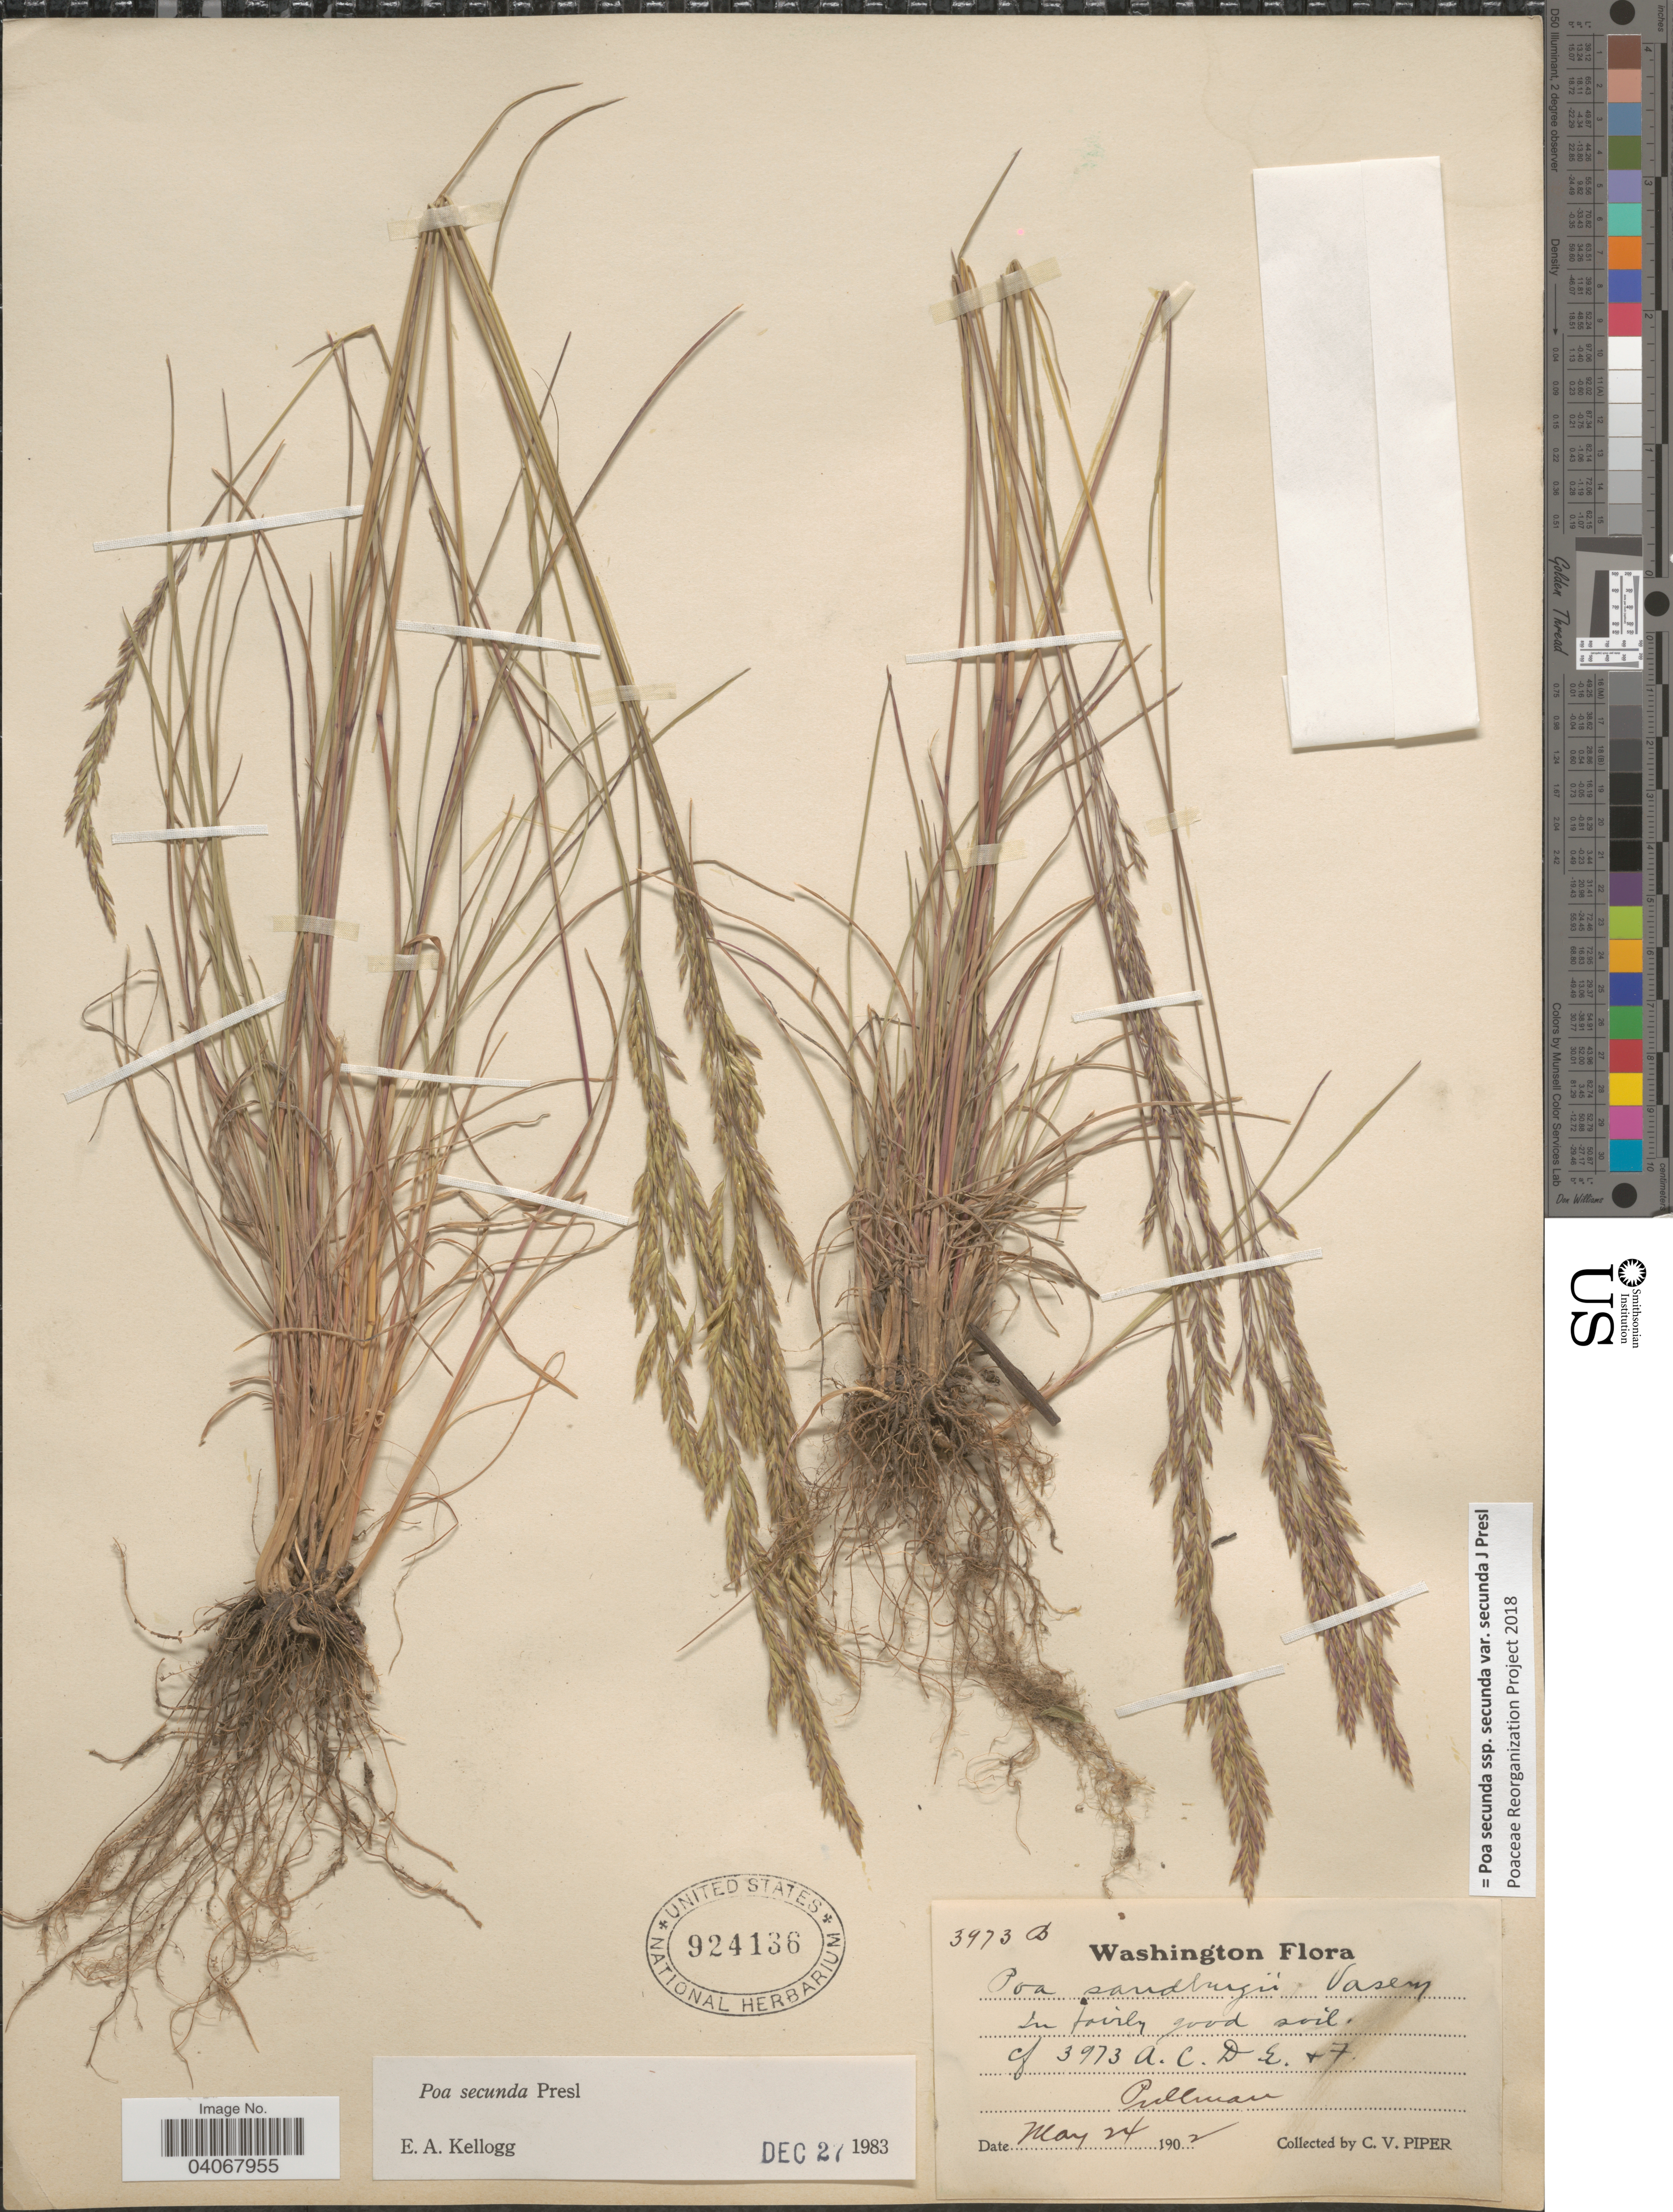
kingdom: Plantae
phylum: Tracheophyta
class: Liliopsida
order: Poales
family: Poaceae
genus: Poa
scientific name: Poa secunda subsp. secunda var. secunda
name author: J. Presl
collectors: C. V. Piper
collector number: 3973B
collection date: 1902-05-24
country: United States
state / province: Washington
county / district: Whitman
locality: In fairly good soil. Pullman.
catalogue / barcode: US 924136